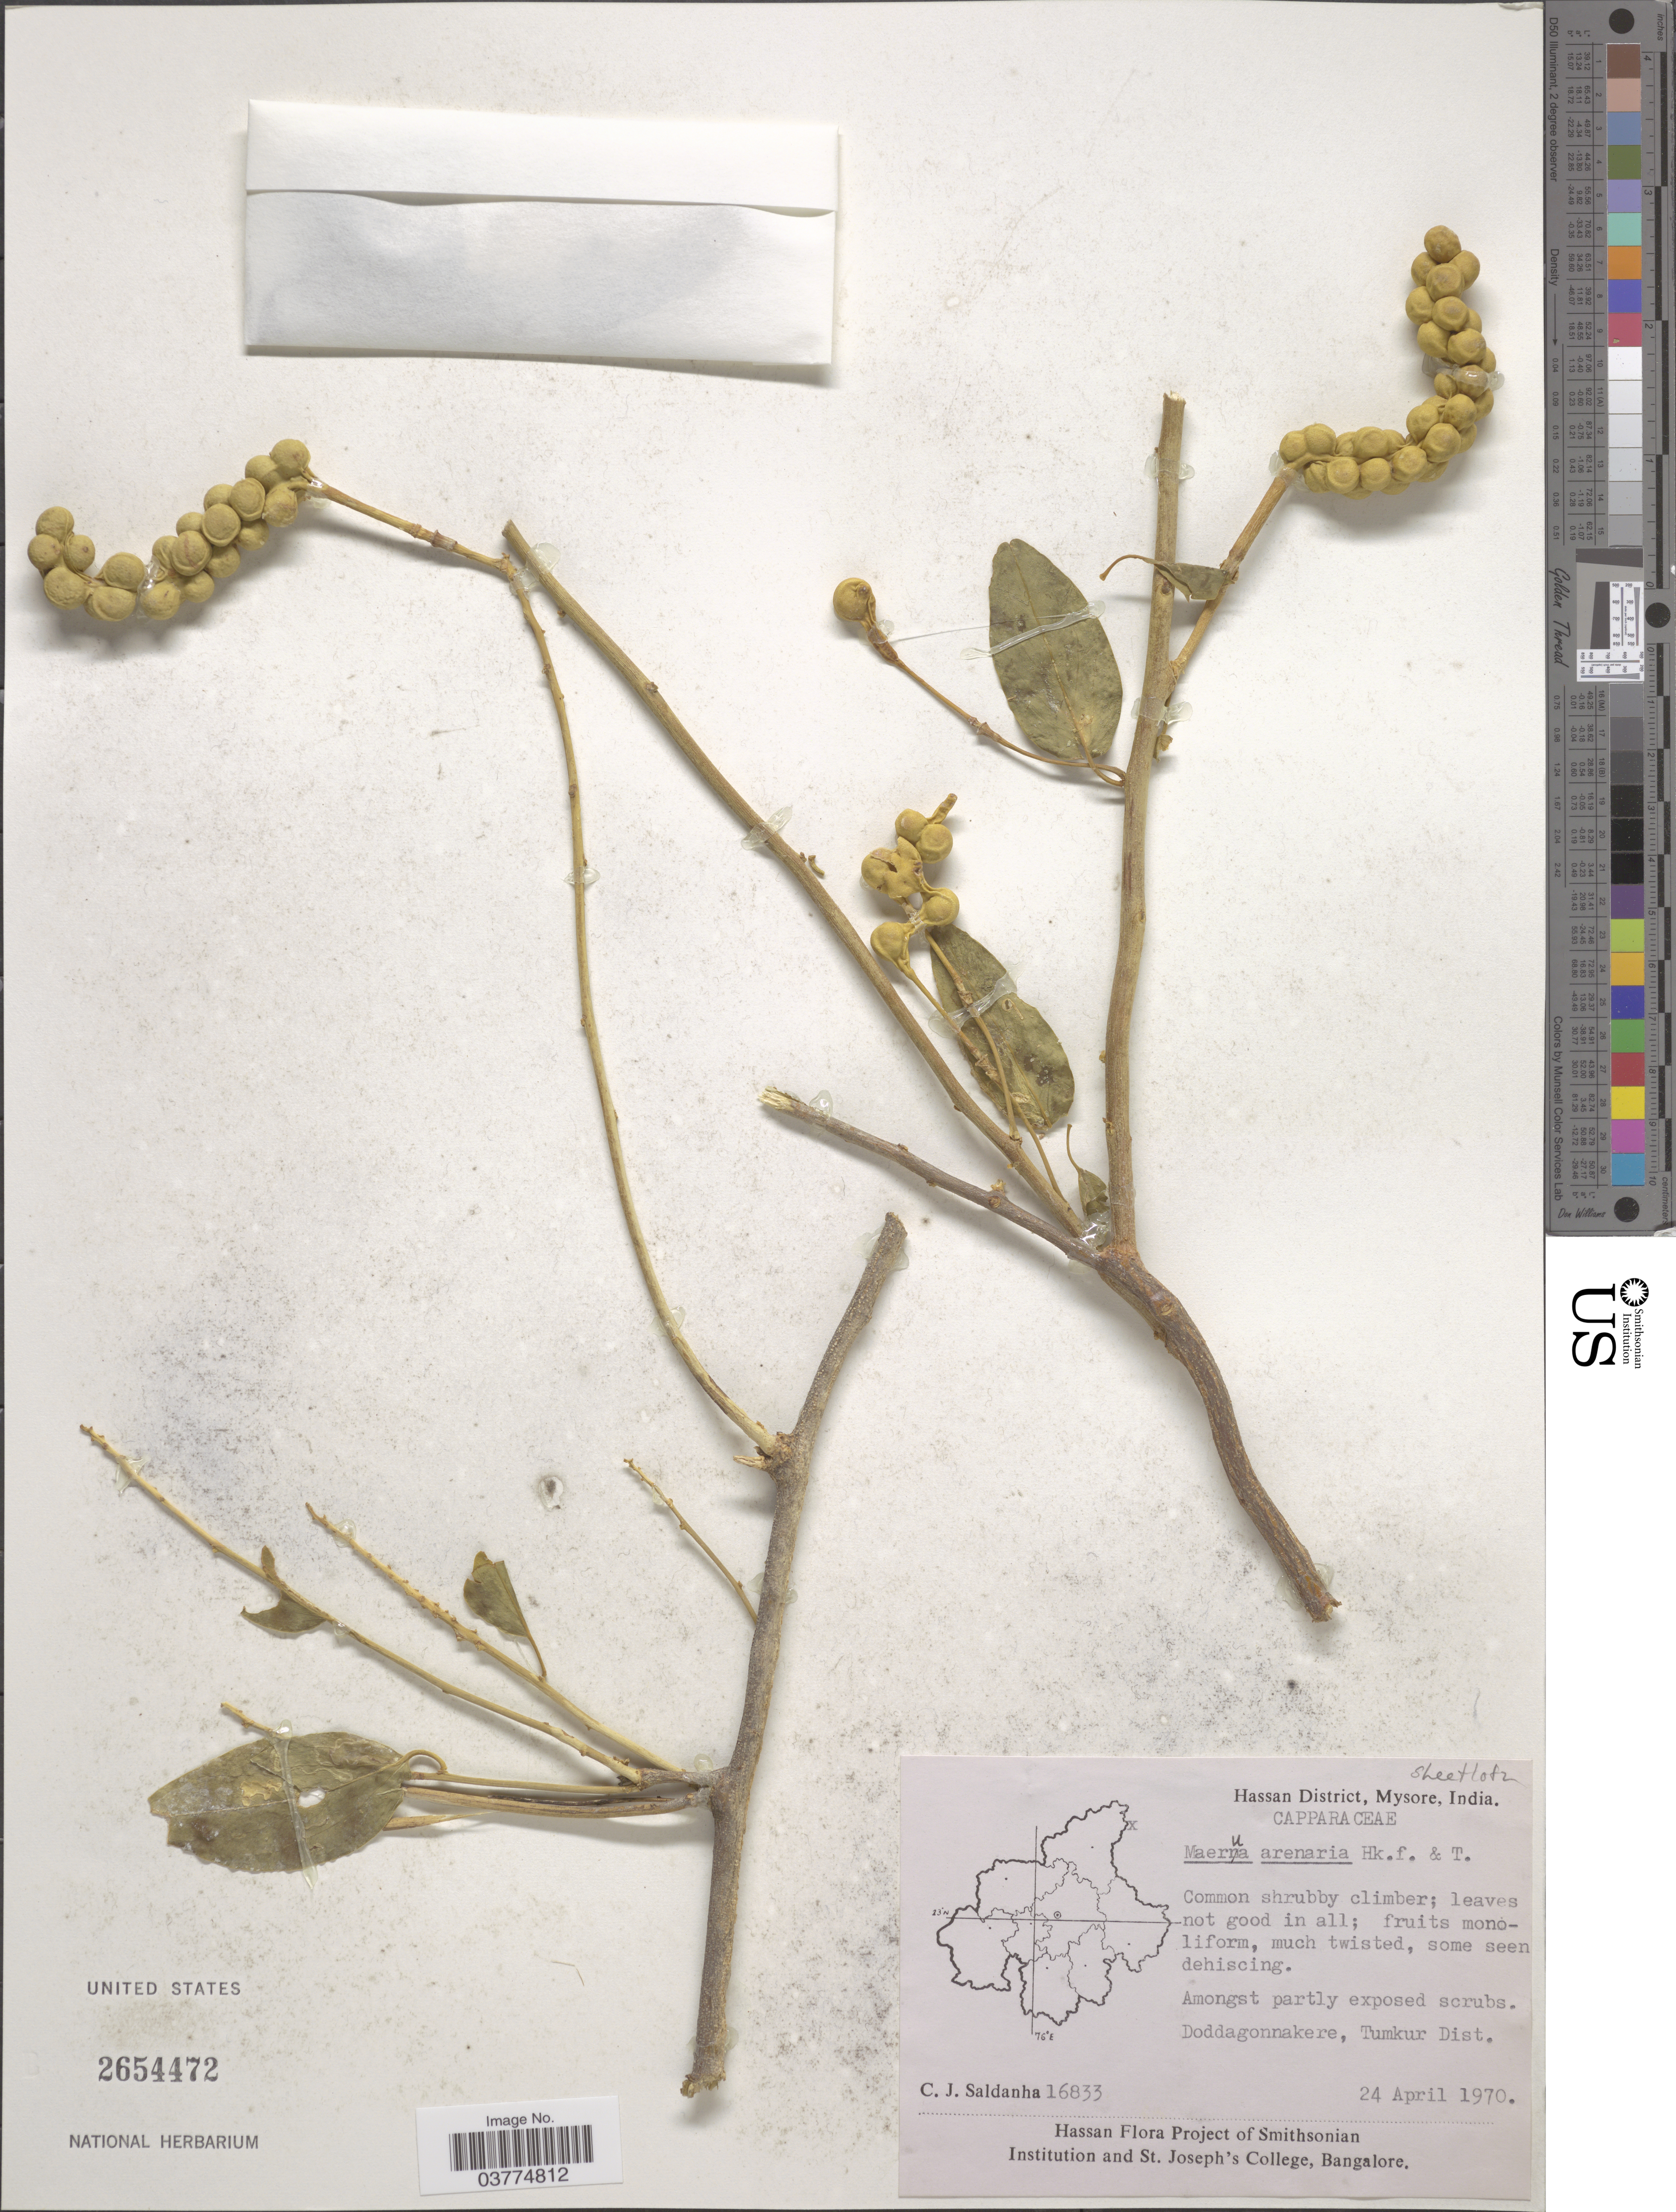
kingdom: Plantae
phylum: Tracheophyta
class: Magnoliopsida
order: Brassicales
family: Capparaceae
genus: Maerua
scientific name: Maerua arenaria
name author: Hook. f. & Thomson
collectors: C. J. Saldanha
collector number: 16833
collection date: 1970-04-24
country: India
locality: Hassan District, Mysore. Doddagonnakere, Tumkur Dist.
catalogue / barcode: US 2654472